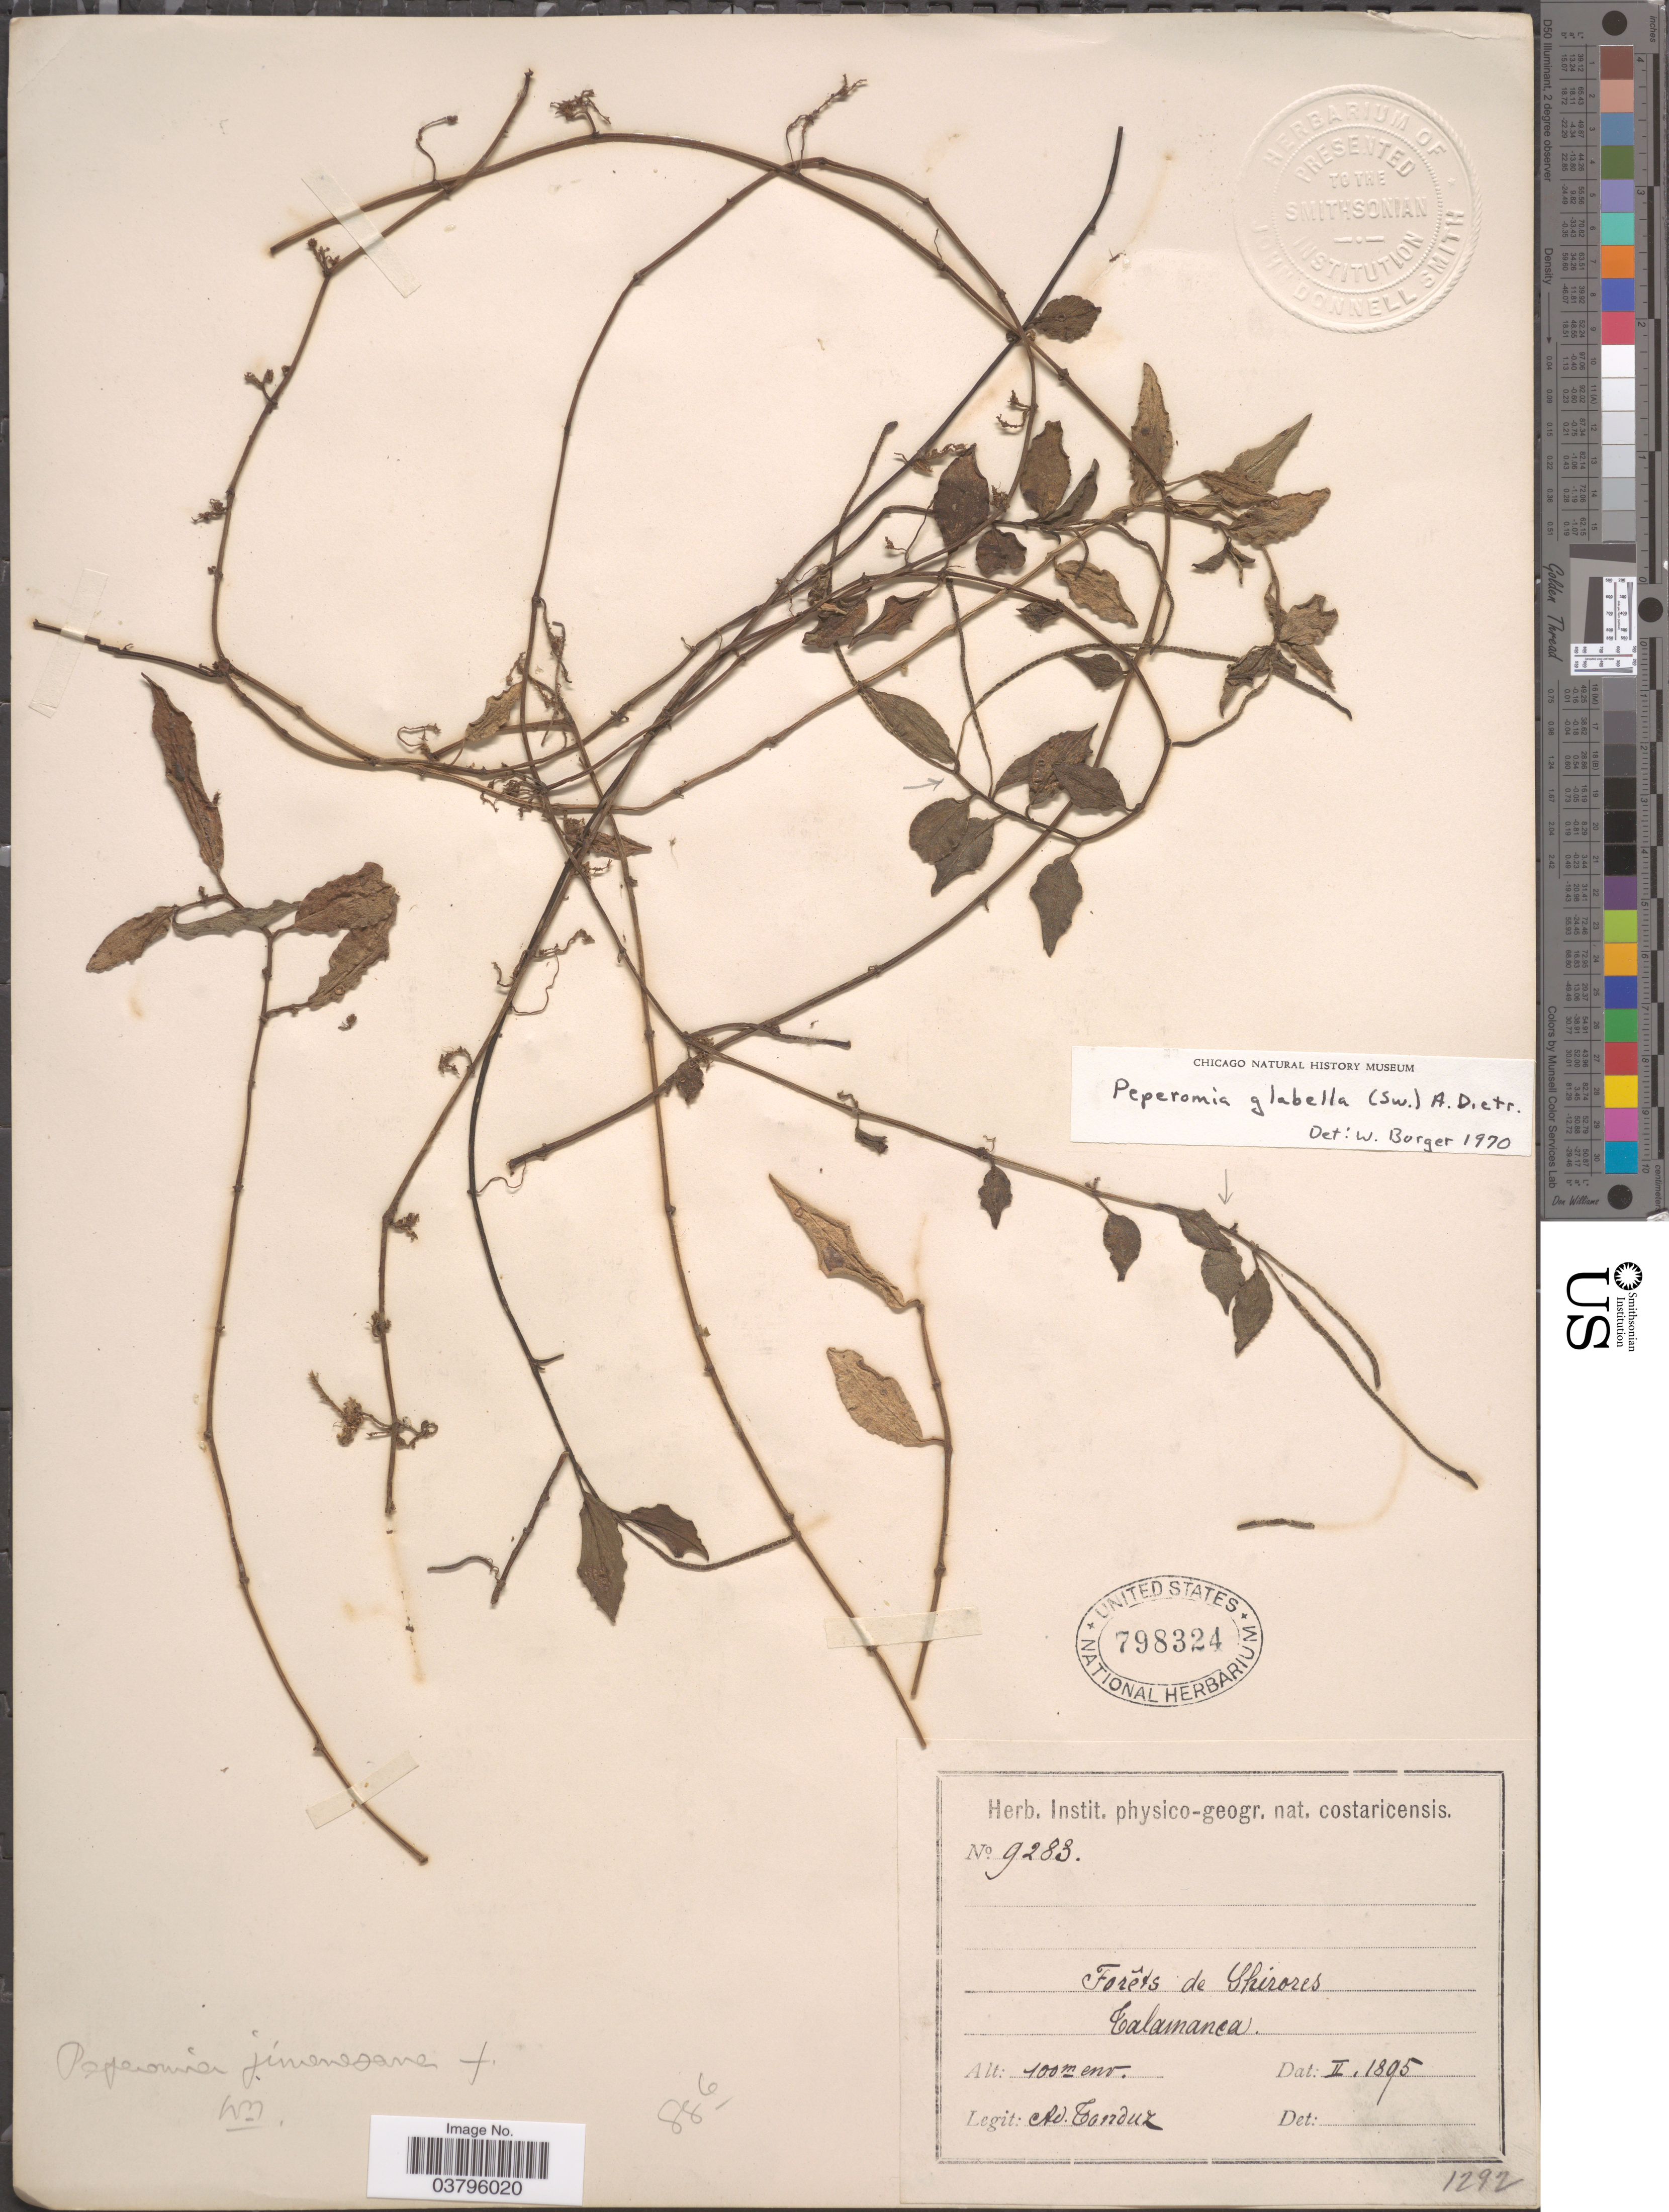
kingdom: Plantae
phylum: Tracheophyta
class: Magnoliopsida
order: Piperales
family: Piperaceae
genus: Peperomia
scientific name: Peperomia glabella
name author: (Sw.) A. Dietr.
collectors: A. Tonduz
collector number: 9283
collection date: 1895-02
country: Costa Rica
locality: Forêts de Shirores. Talamanca.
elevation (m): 100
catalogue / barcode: US 798324